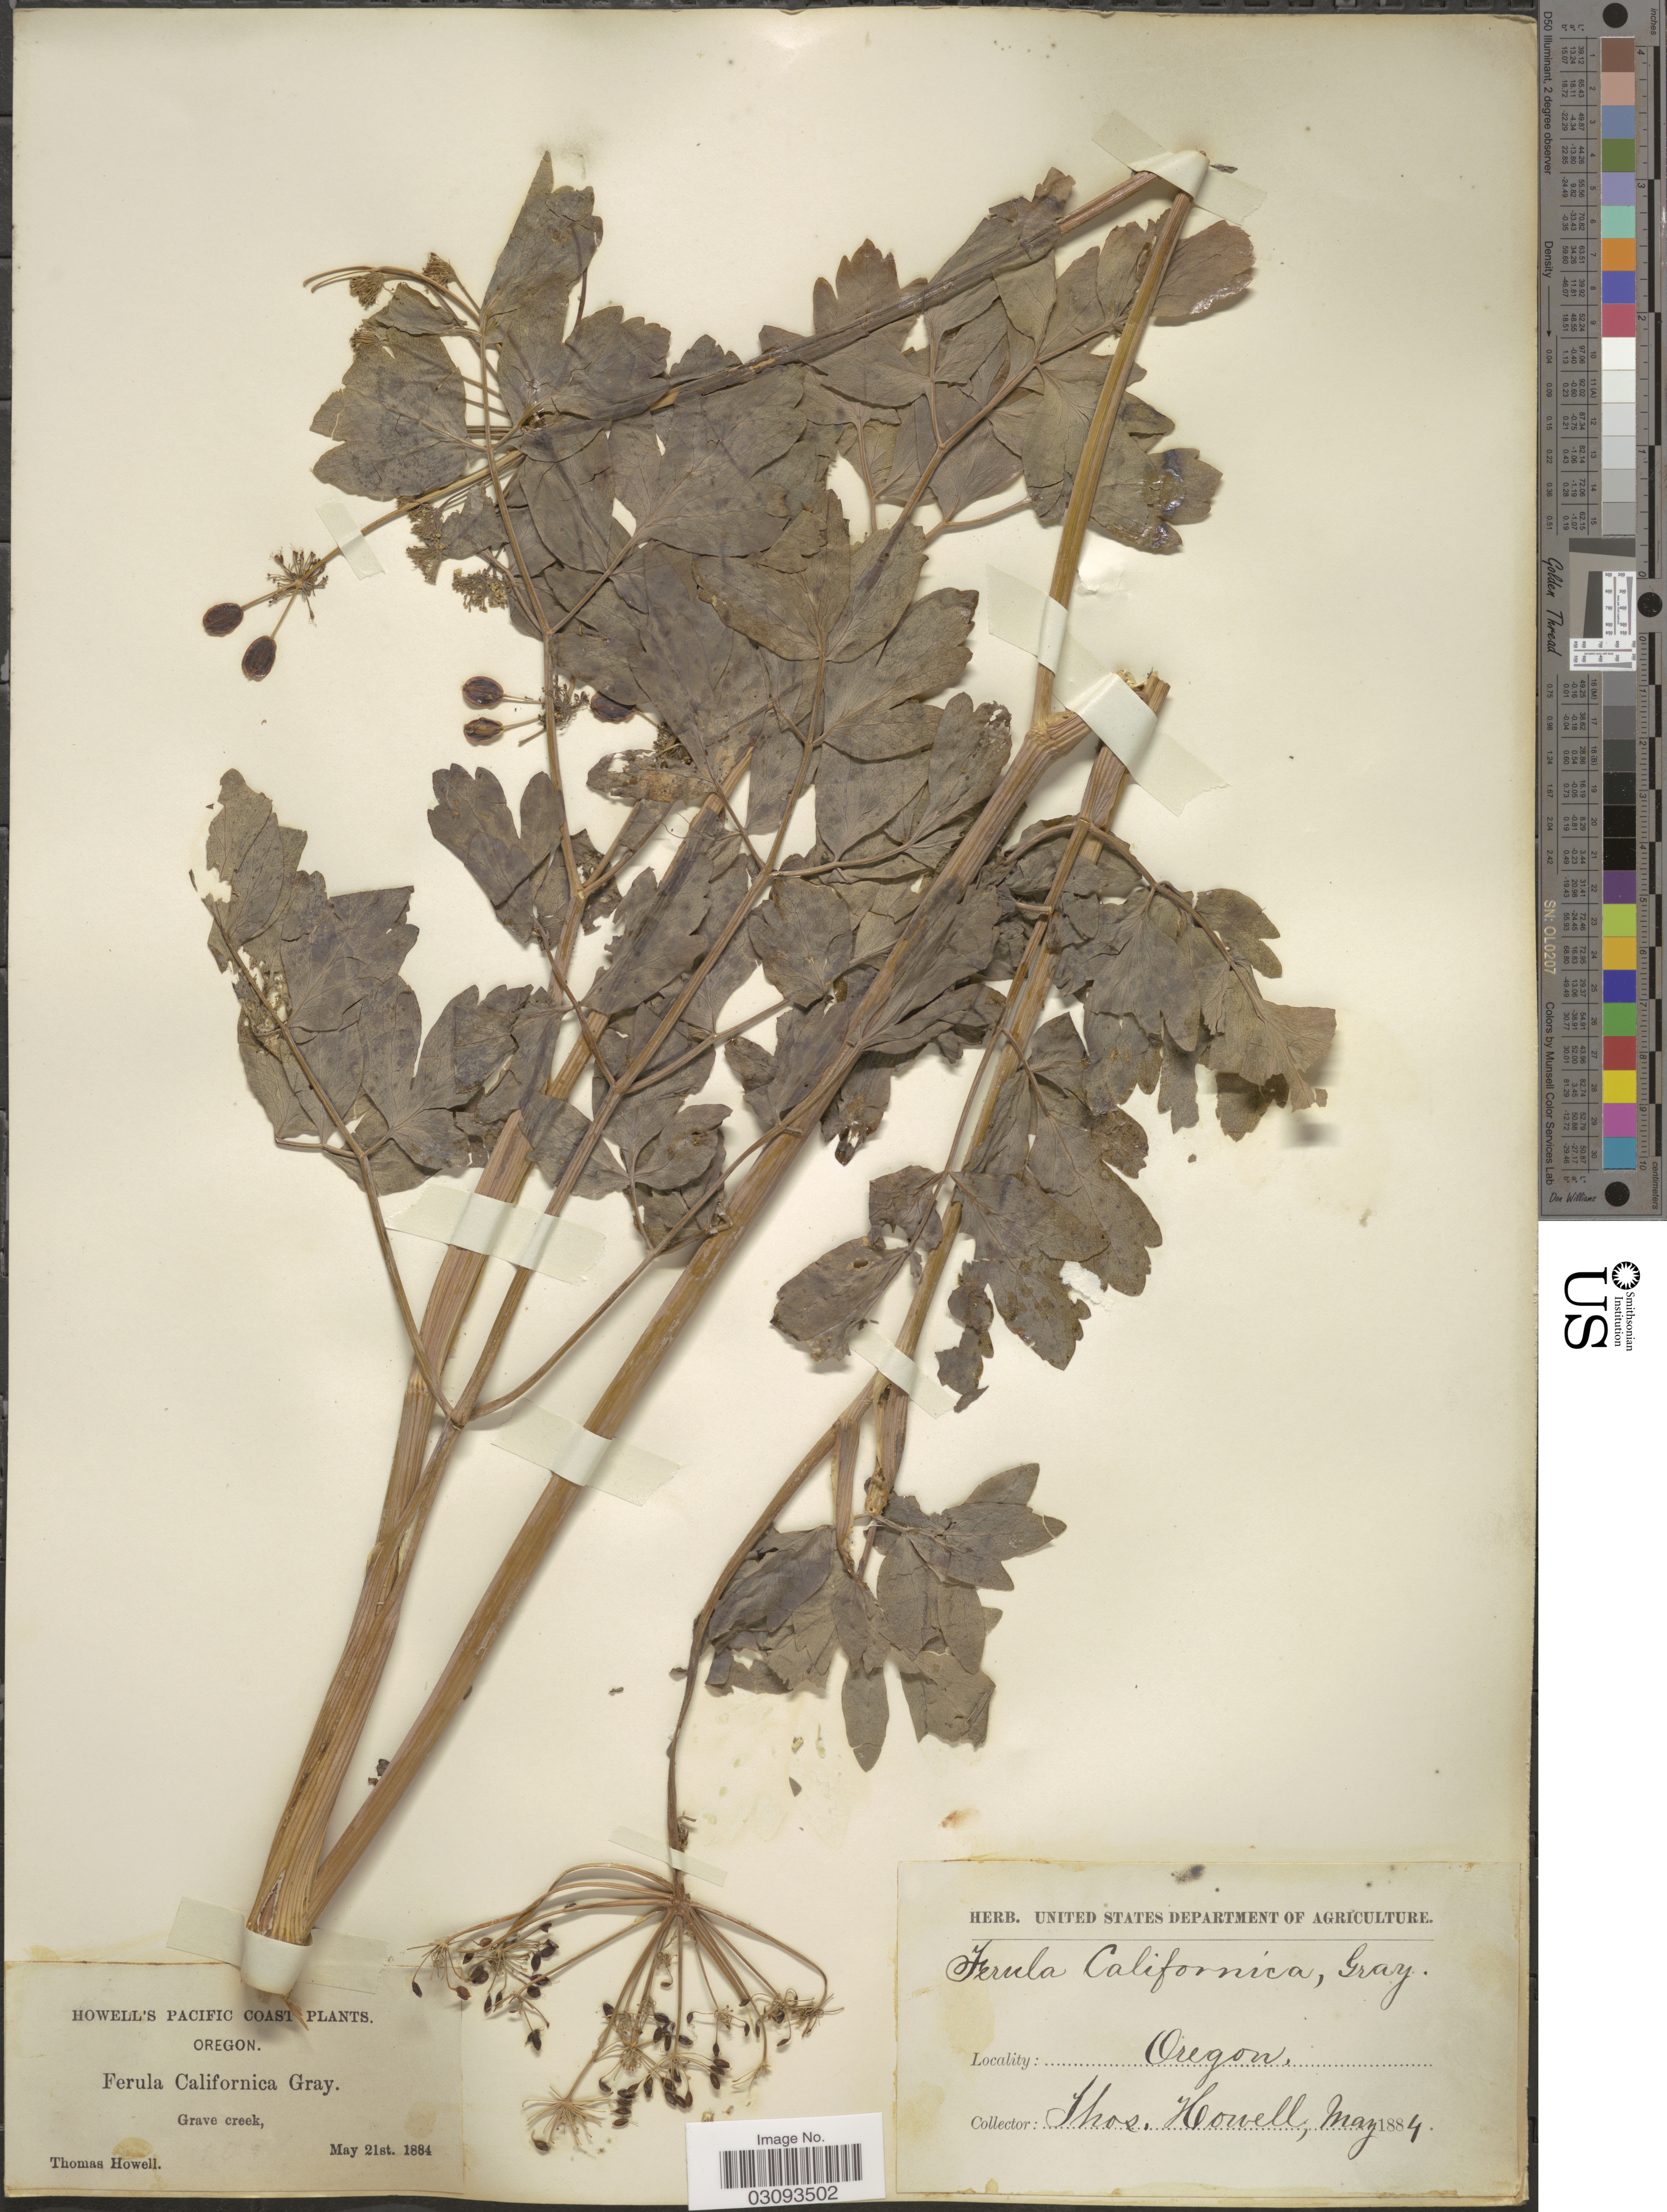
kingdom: Plantae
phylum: Tracheophyta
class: Magnoliopsida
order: Apiales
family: Apiaceae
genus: Lomatium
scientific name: Lomatium californicum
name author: (Nutt.) Mathias & Constance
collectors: T. Howell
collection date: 1884-05-21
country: United States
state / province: Oregon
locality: Pacific Coast. Grave creek.